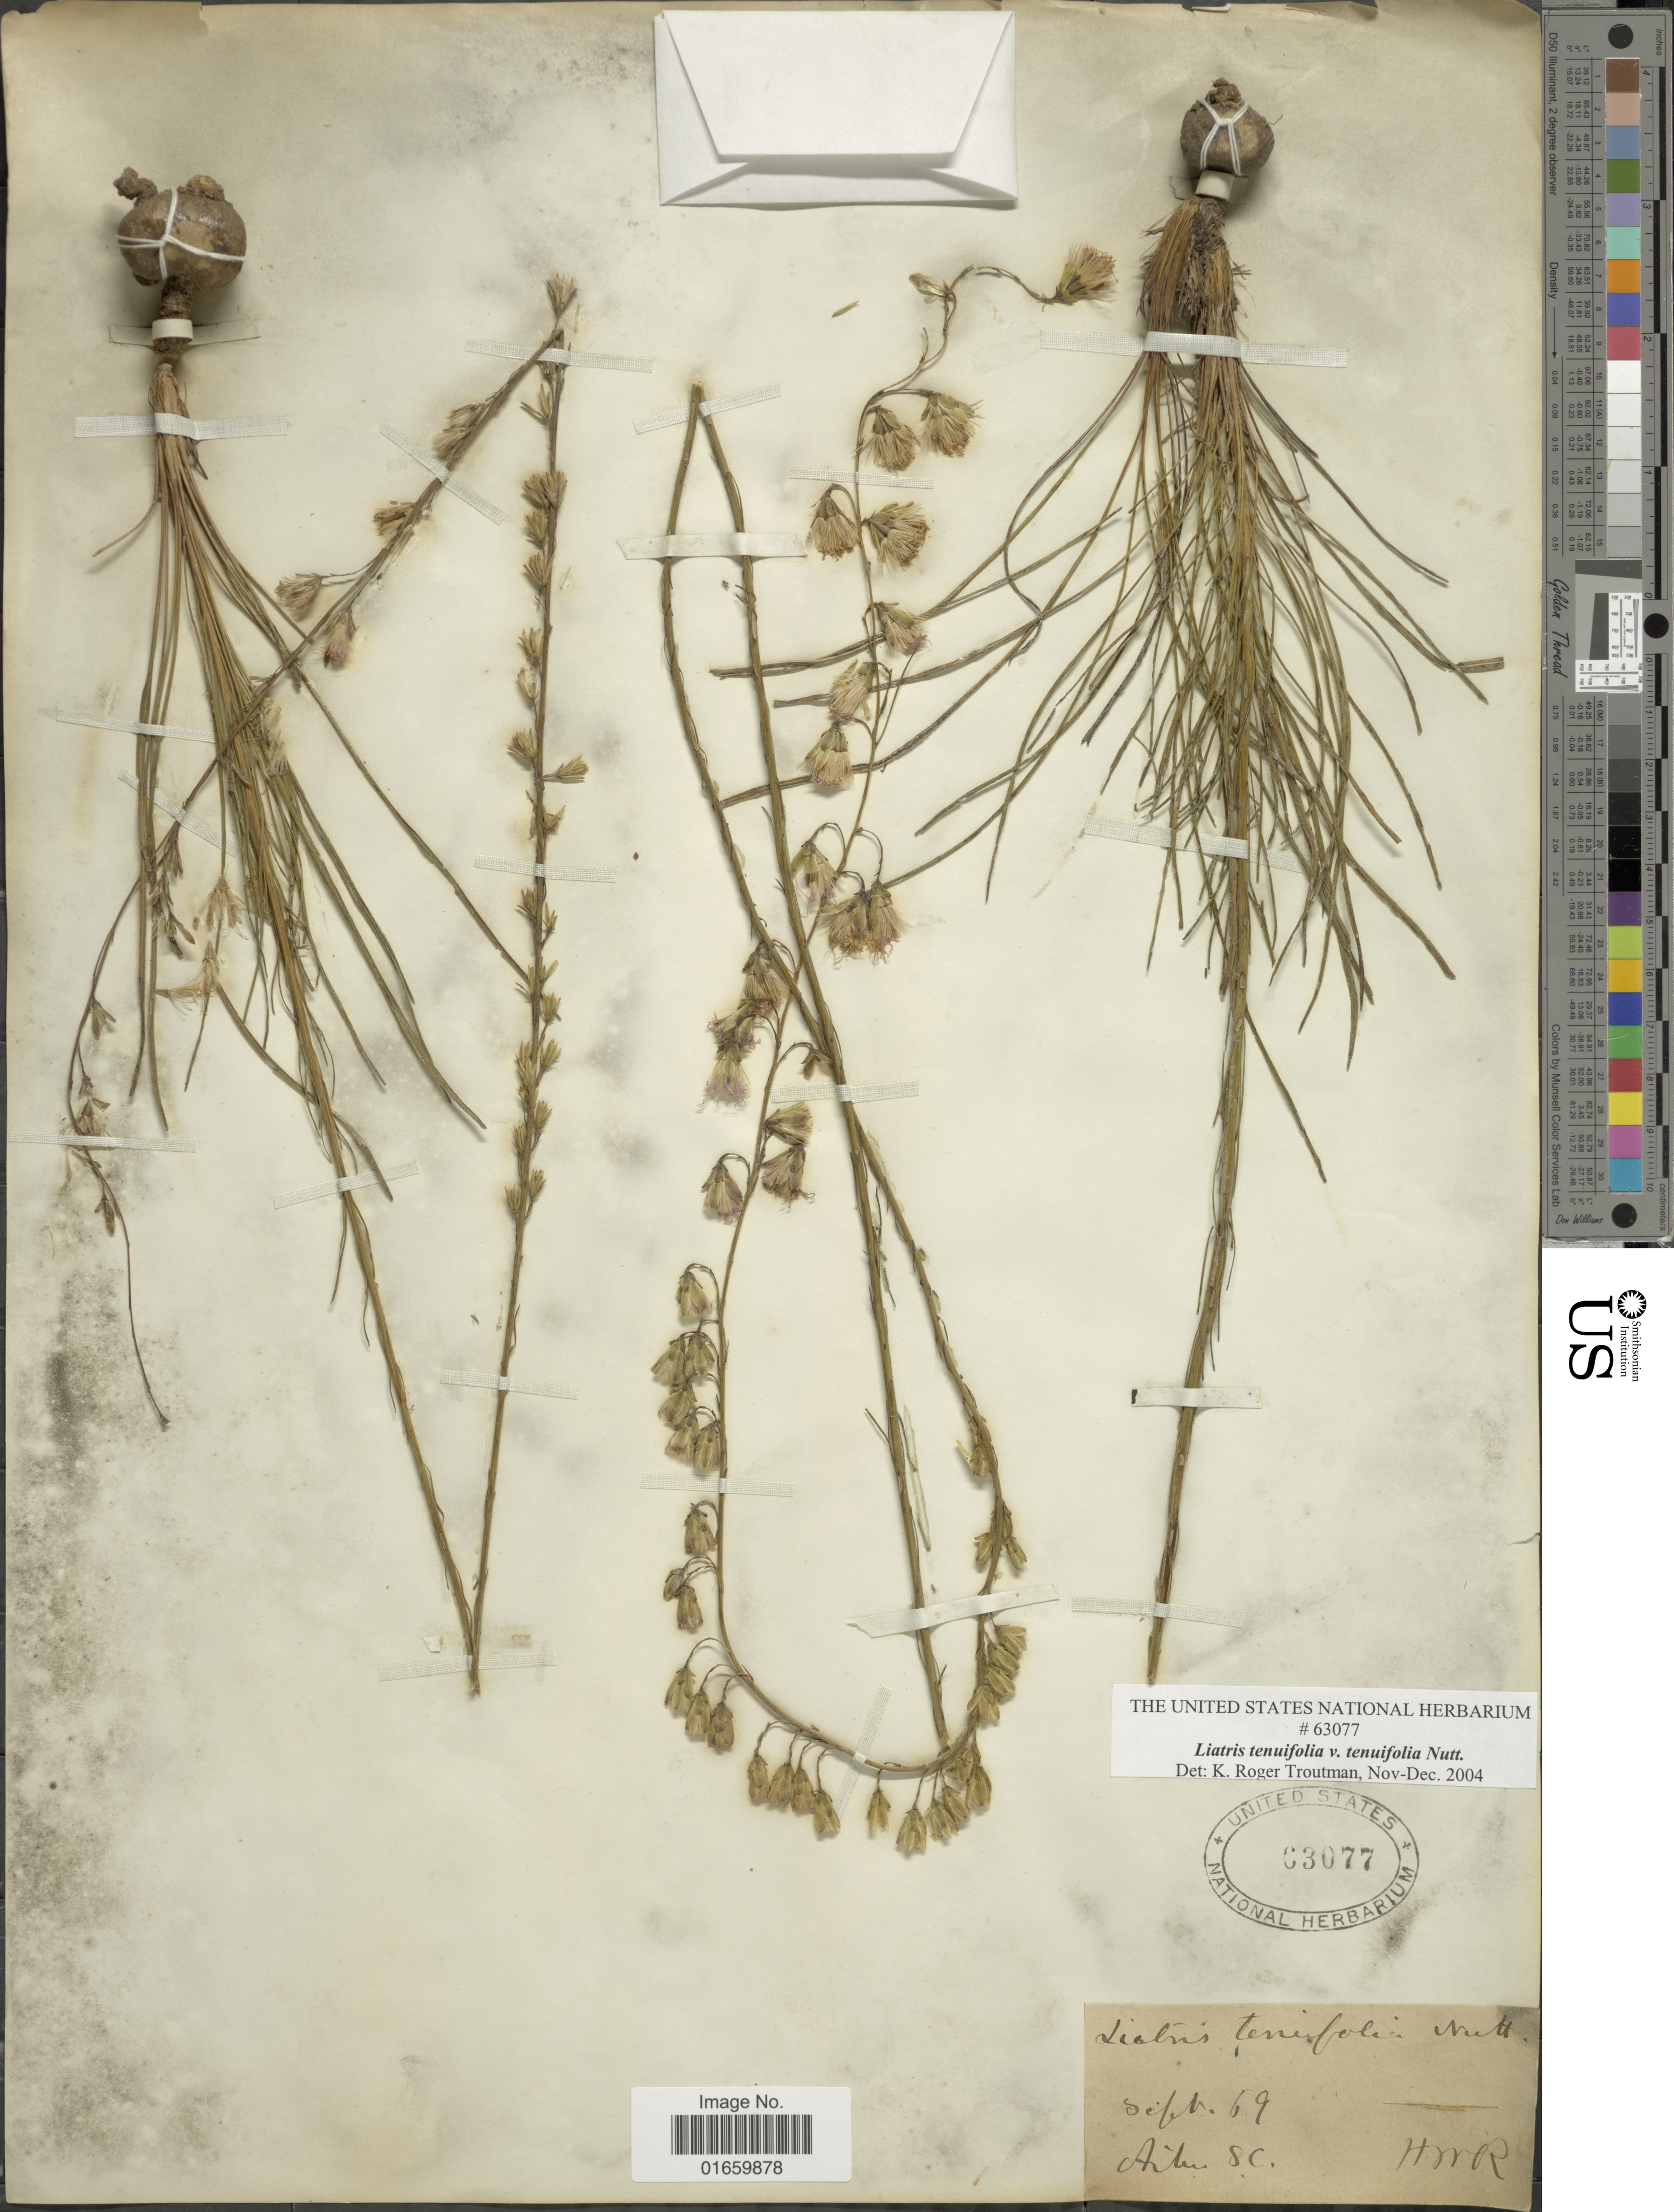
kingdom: Plantae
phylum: Tracheophyta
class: Magnoliopsida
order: Asterales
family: Asteraceae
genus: Liatris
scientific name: Liatris tenuifolia var. tenuifolia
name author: Nutt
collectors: H. W. R.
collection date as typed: Transcribed d/m/y: /9/69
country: United States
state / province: South Carolina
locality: Aiken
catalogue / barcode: US 63077